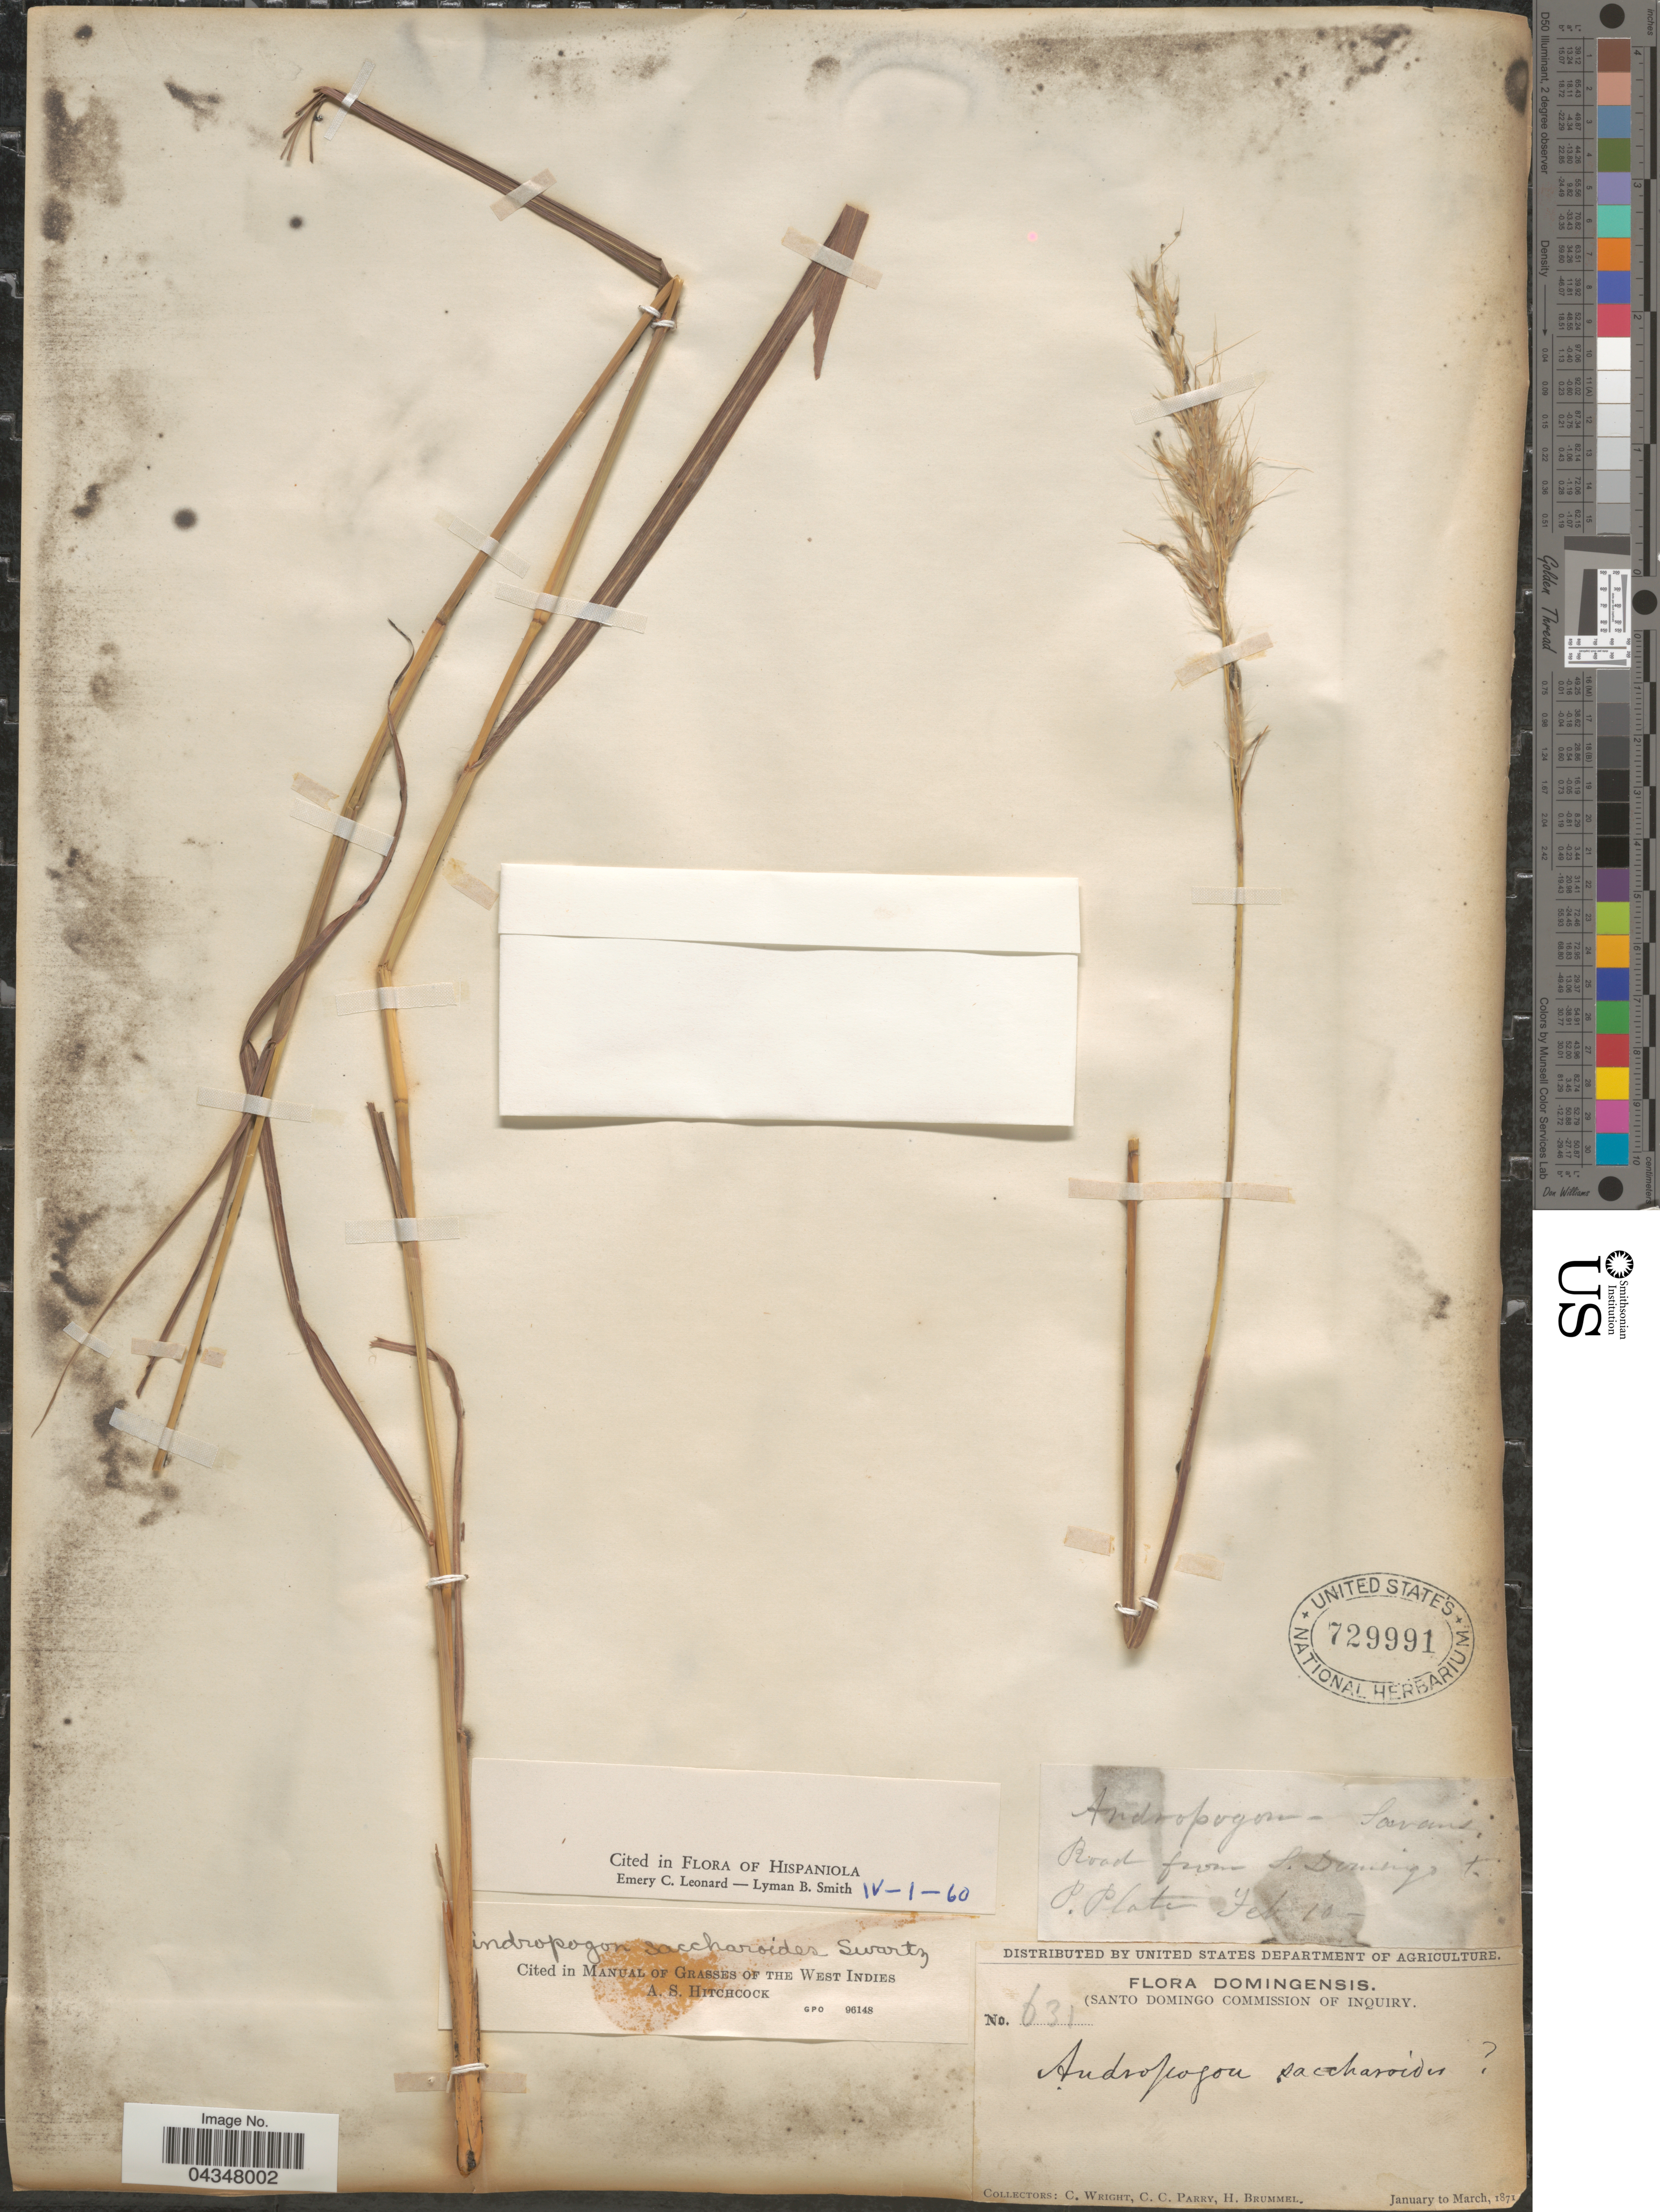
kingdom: Plantae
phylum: Tracheophyta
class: Liliopsida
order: Poales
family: Poaceae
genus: Bothriochloa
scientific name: Bothriochloa saccharoides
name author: (Sw.) Rydb.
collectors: C. Wright, C. C. Parry & H. Brummel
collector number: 631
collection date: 1871-02-10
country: Dominican Republic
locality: Road from S. Domingo to P. Plata.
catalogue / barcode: US 729991